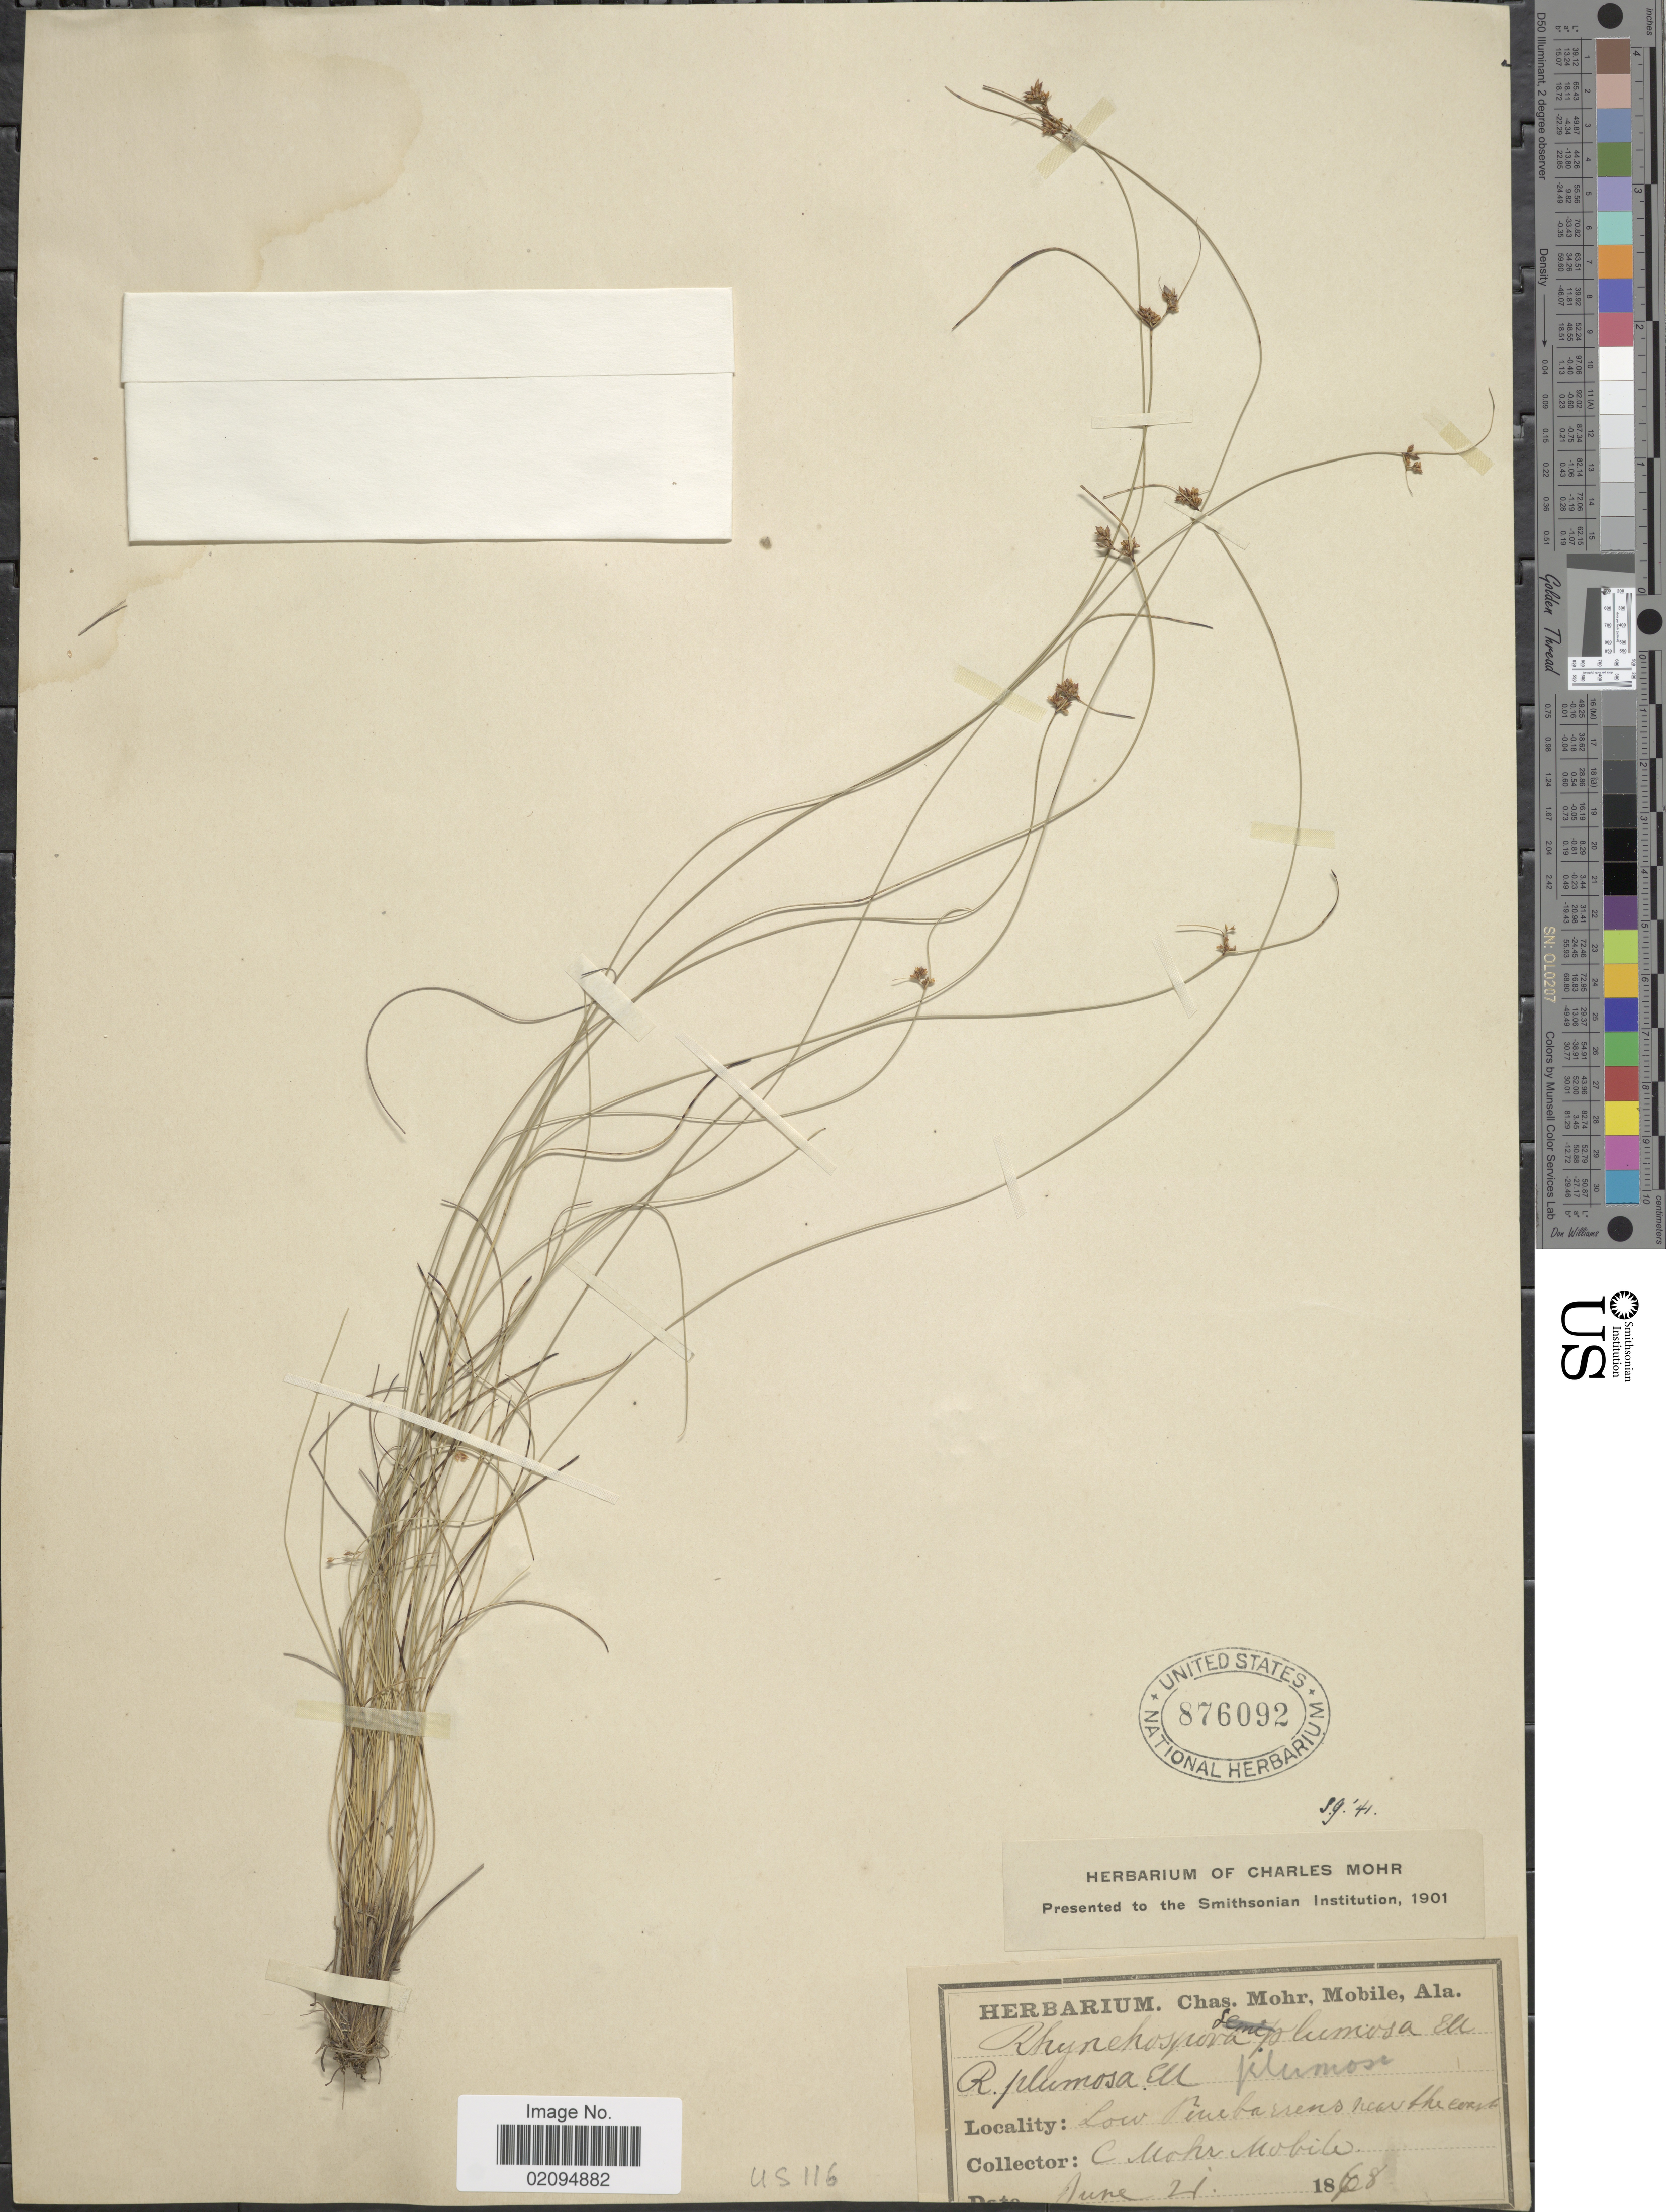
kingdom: Plantae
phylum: Tracheophyta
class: Liliopsida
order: Poales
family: Cyperaceae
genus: Rhynchospora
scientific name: Rhynchospora plumosa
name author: Elliott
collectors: Mohr, C. T. (herbarium)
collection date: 1868-06-21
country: United States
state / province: Alabama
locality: Low pine barrens near the coast. Mobile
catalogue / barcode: US 876092